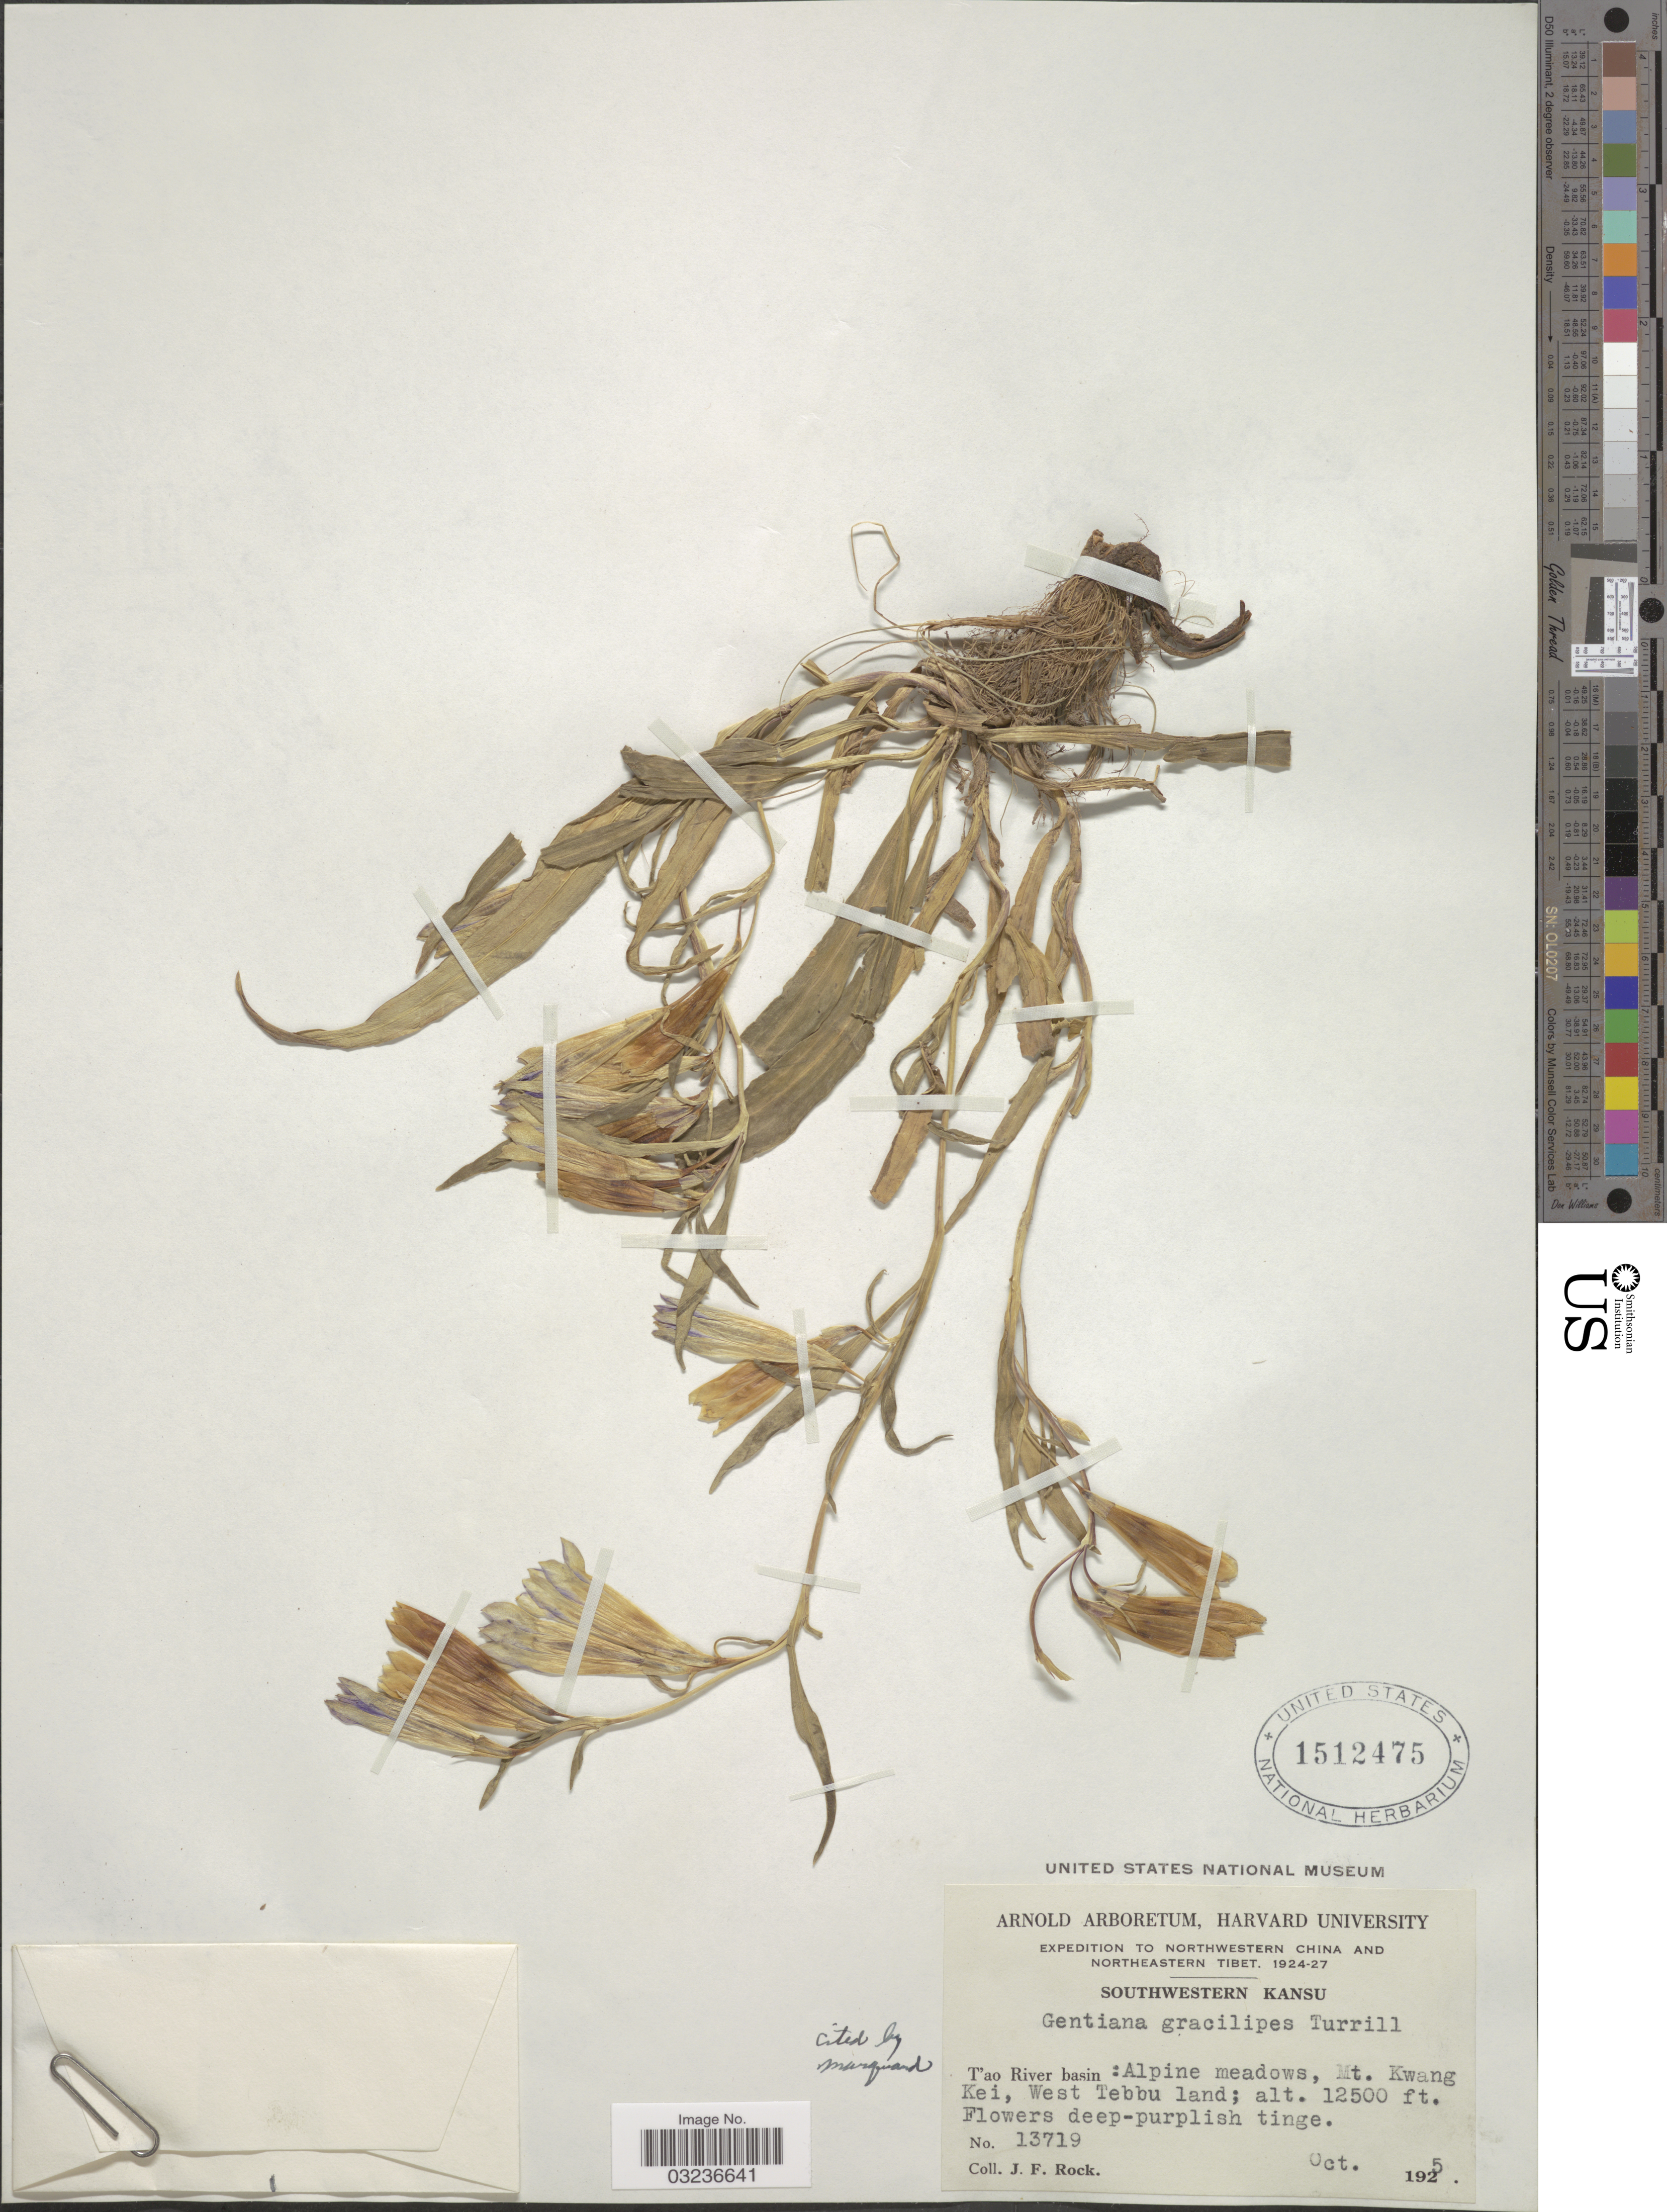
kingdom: Plantae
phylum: Tracheophyta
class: Magnoliopsida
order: Gentianales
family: Gentianaceae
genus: Gentiana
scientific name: Gentiana gracilipes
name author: Turrill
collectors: J. Rock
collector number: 13719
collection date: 1925-10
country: China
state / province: Gansu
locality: Northwestern China and Northeastern Tibet. Southwestern Kansu. T'ao River basin: Alpine meadows, Mt. Kwang Kei, West Tebbu land.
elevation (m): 3810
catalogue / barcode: US 1512475